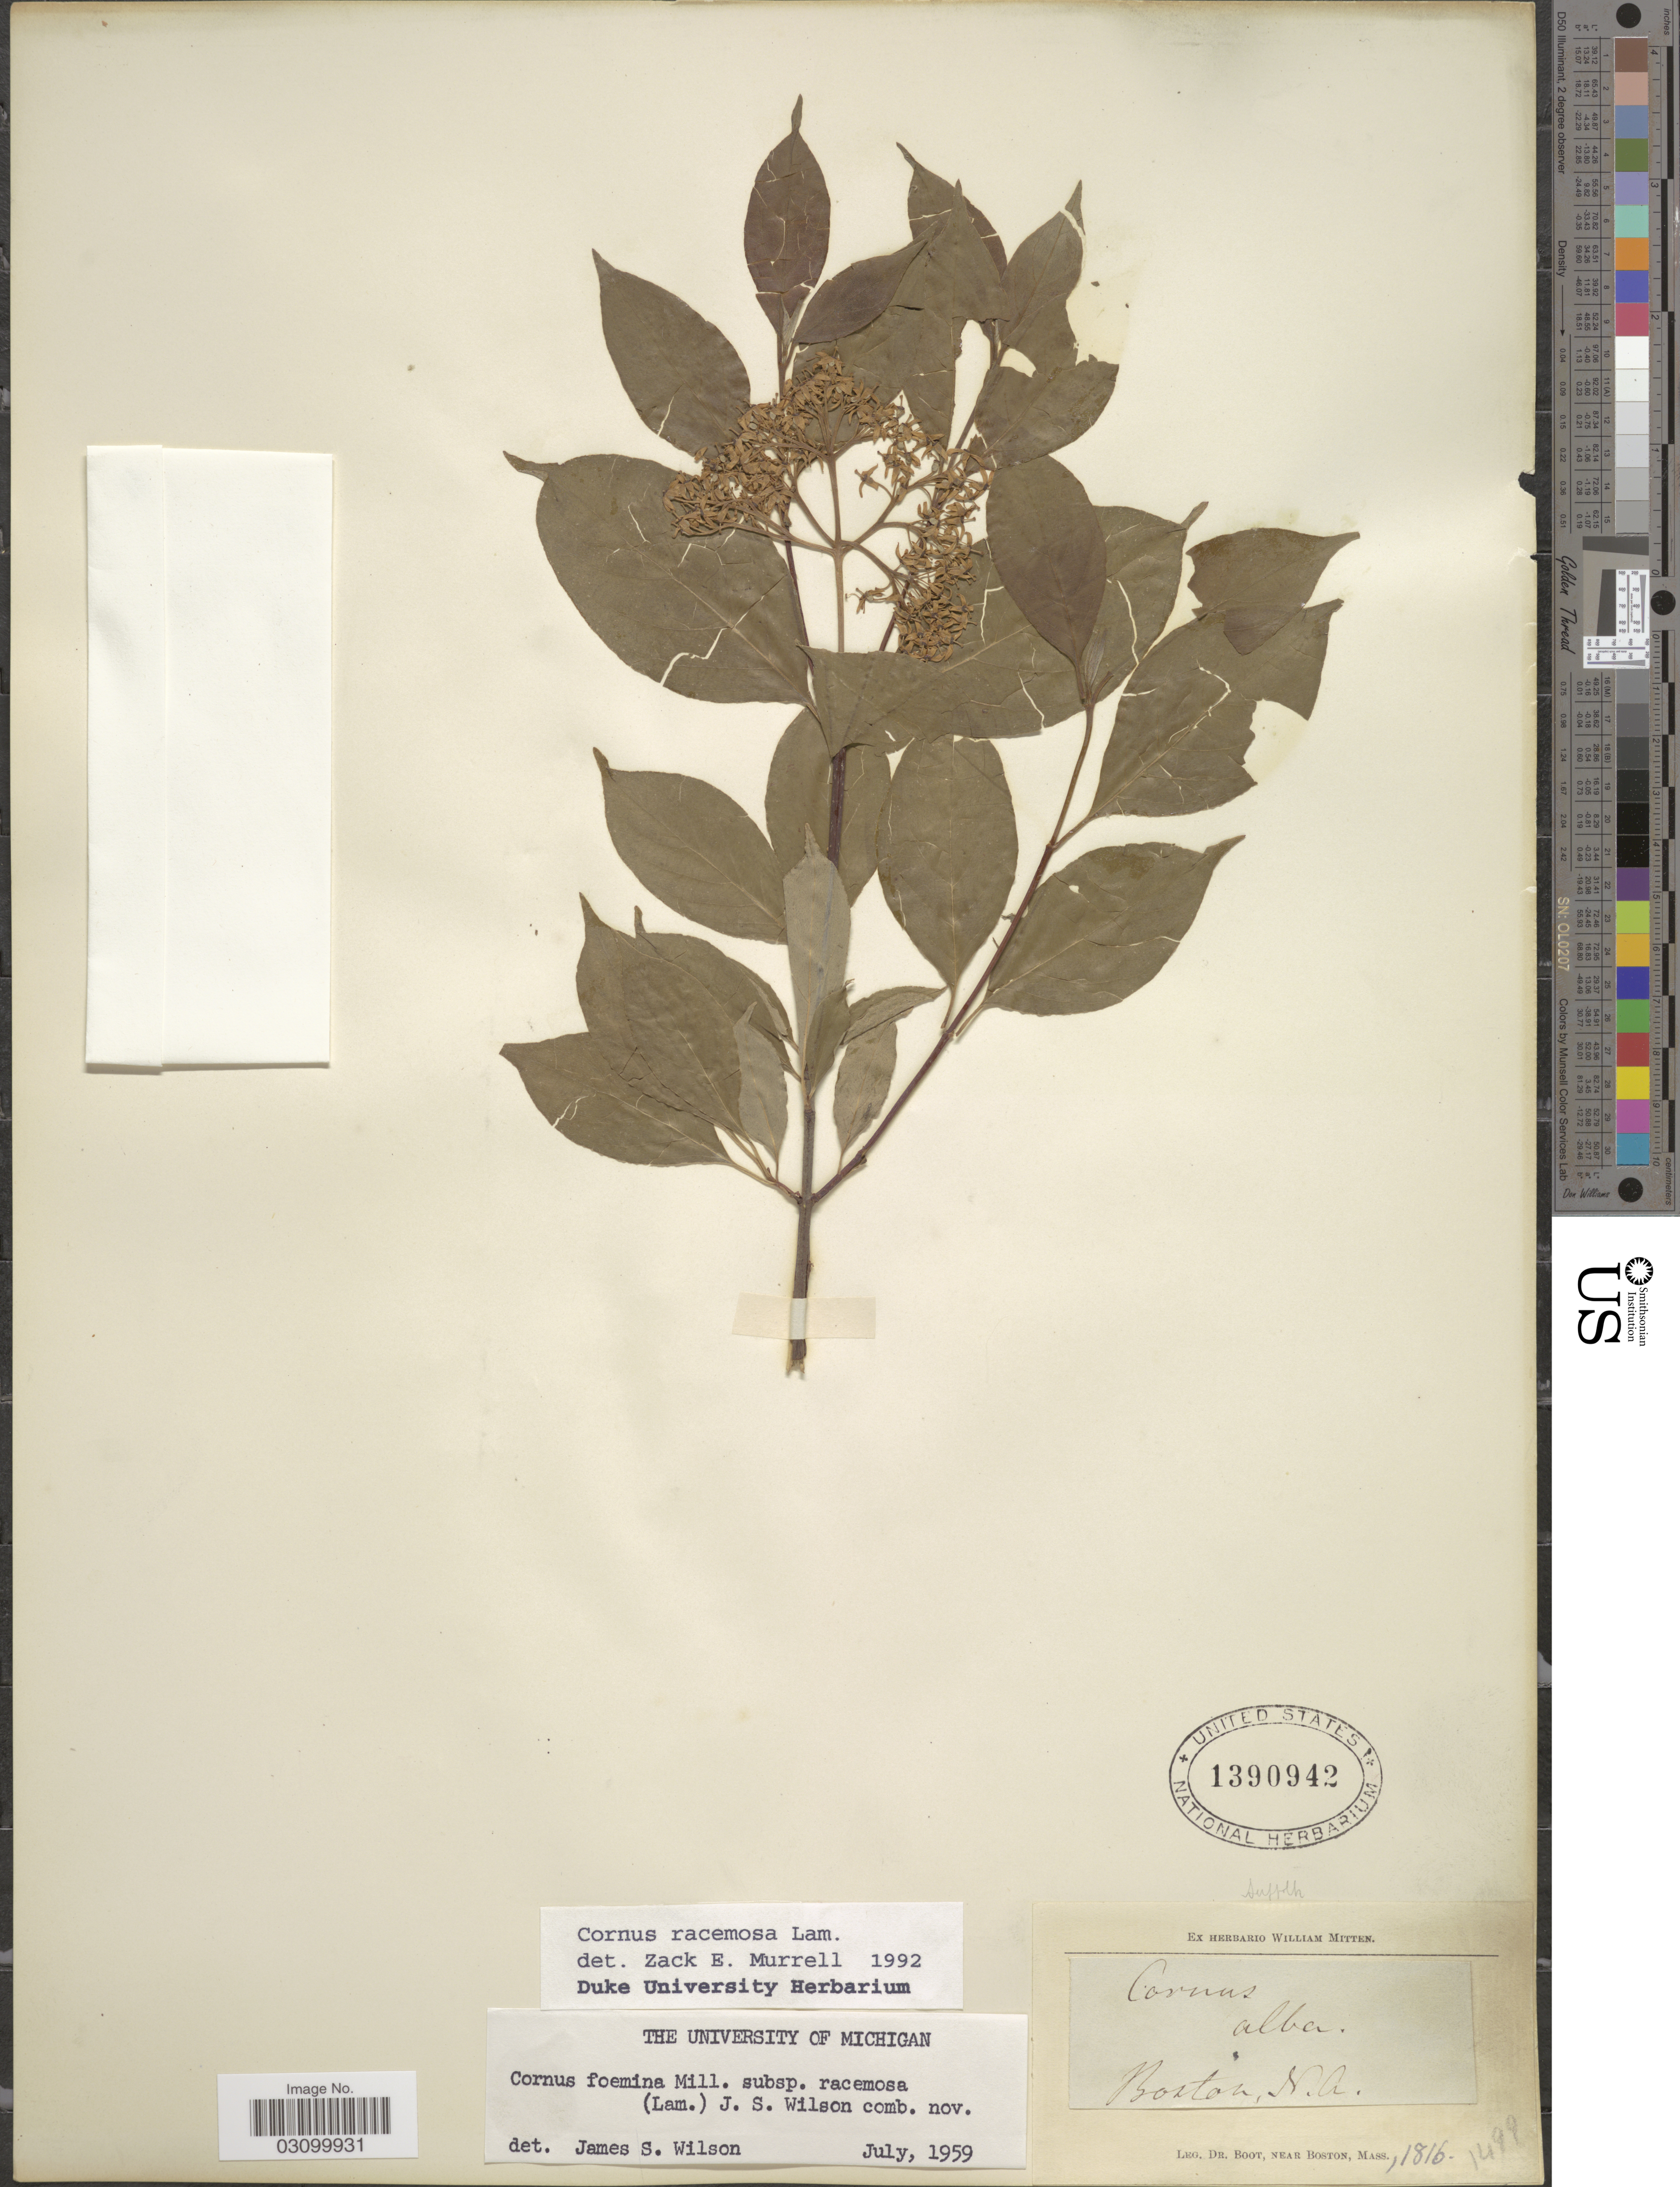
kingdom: Plantae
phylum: Tracheophyta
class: Magnoliopsida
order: Cornales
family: Cornaceae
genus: Cornus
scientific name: Cornus racemosa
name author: Lam.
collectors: Boot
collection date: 1816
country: United States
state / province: Massachusetts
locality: Near Boston.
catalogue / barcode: US 1390942